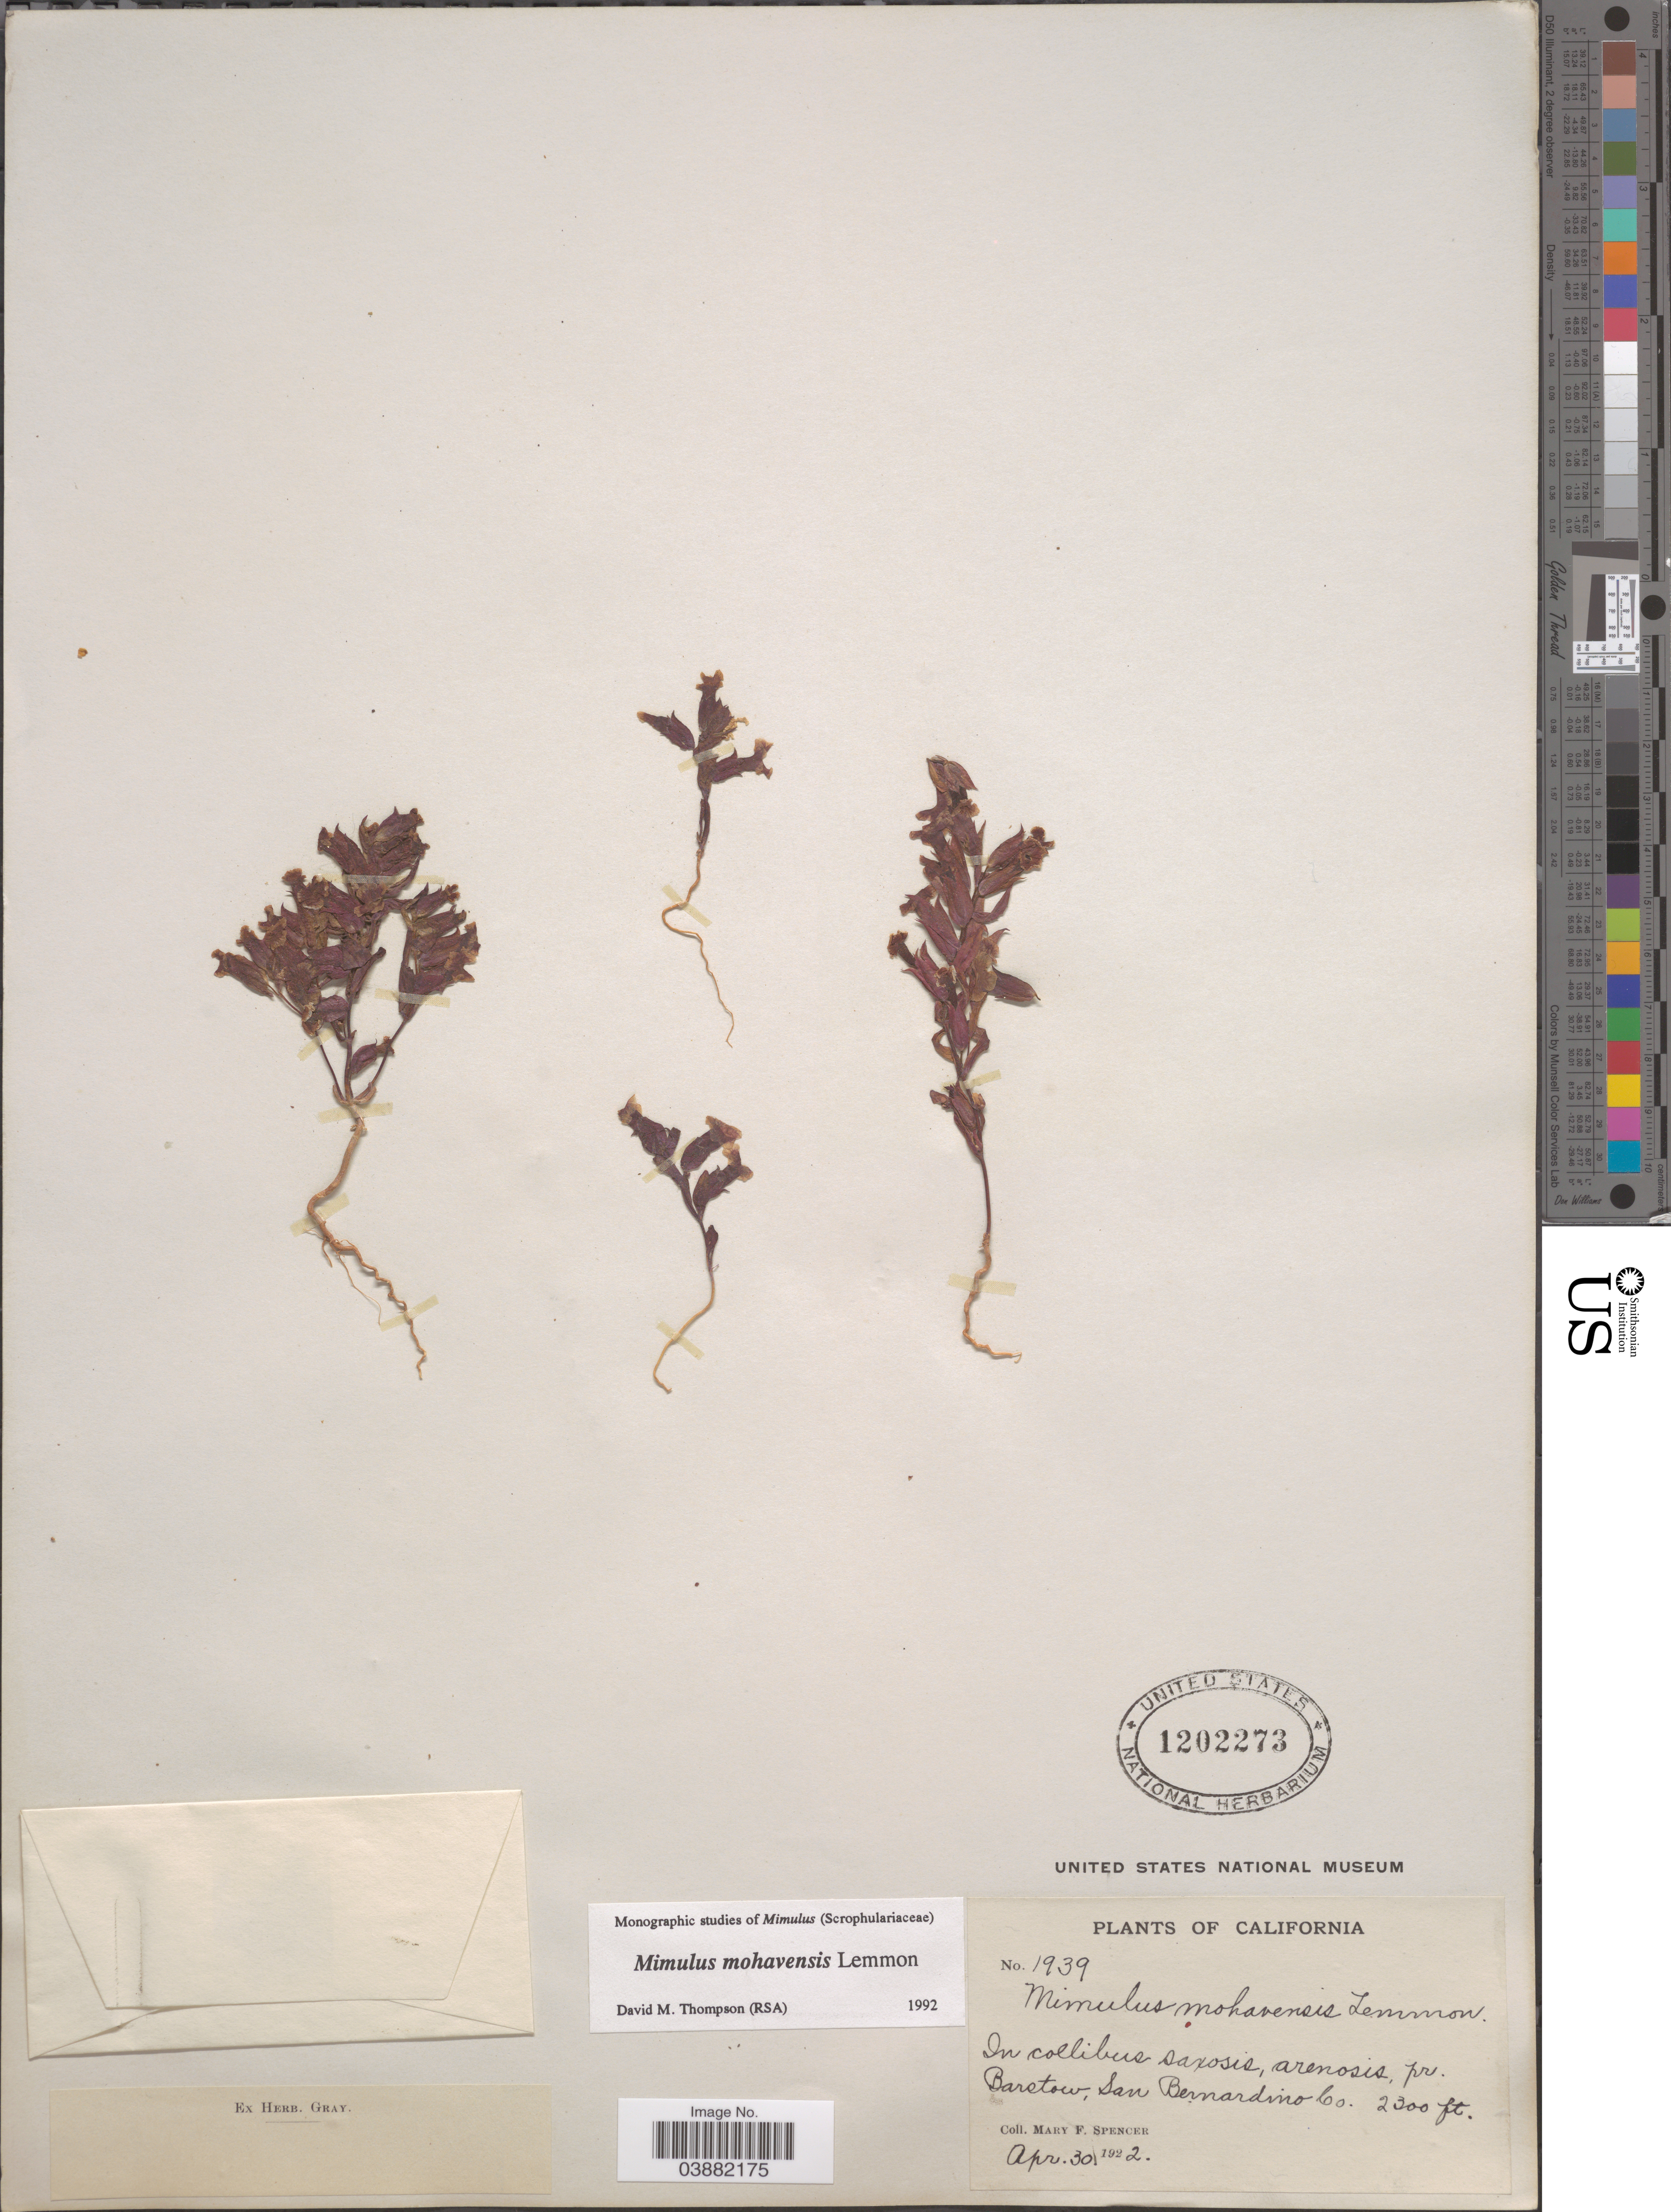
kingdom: Plantae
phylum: Tracheophyta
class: Magnoliopsida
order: Lamiales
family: Phrymaceae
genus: Mimulus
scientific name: Mimulus mohavensis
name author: Lemmon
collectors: M. Spencer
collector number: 1939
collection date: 1922-04-30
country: United States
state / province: California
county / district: San Bernardino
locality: Barstow, San Bernardino Co.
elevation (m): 701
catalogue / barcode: US 1202273